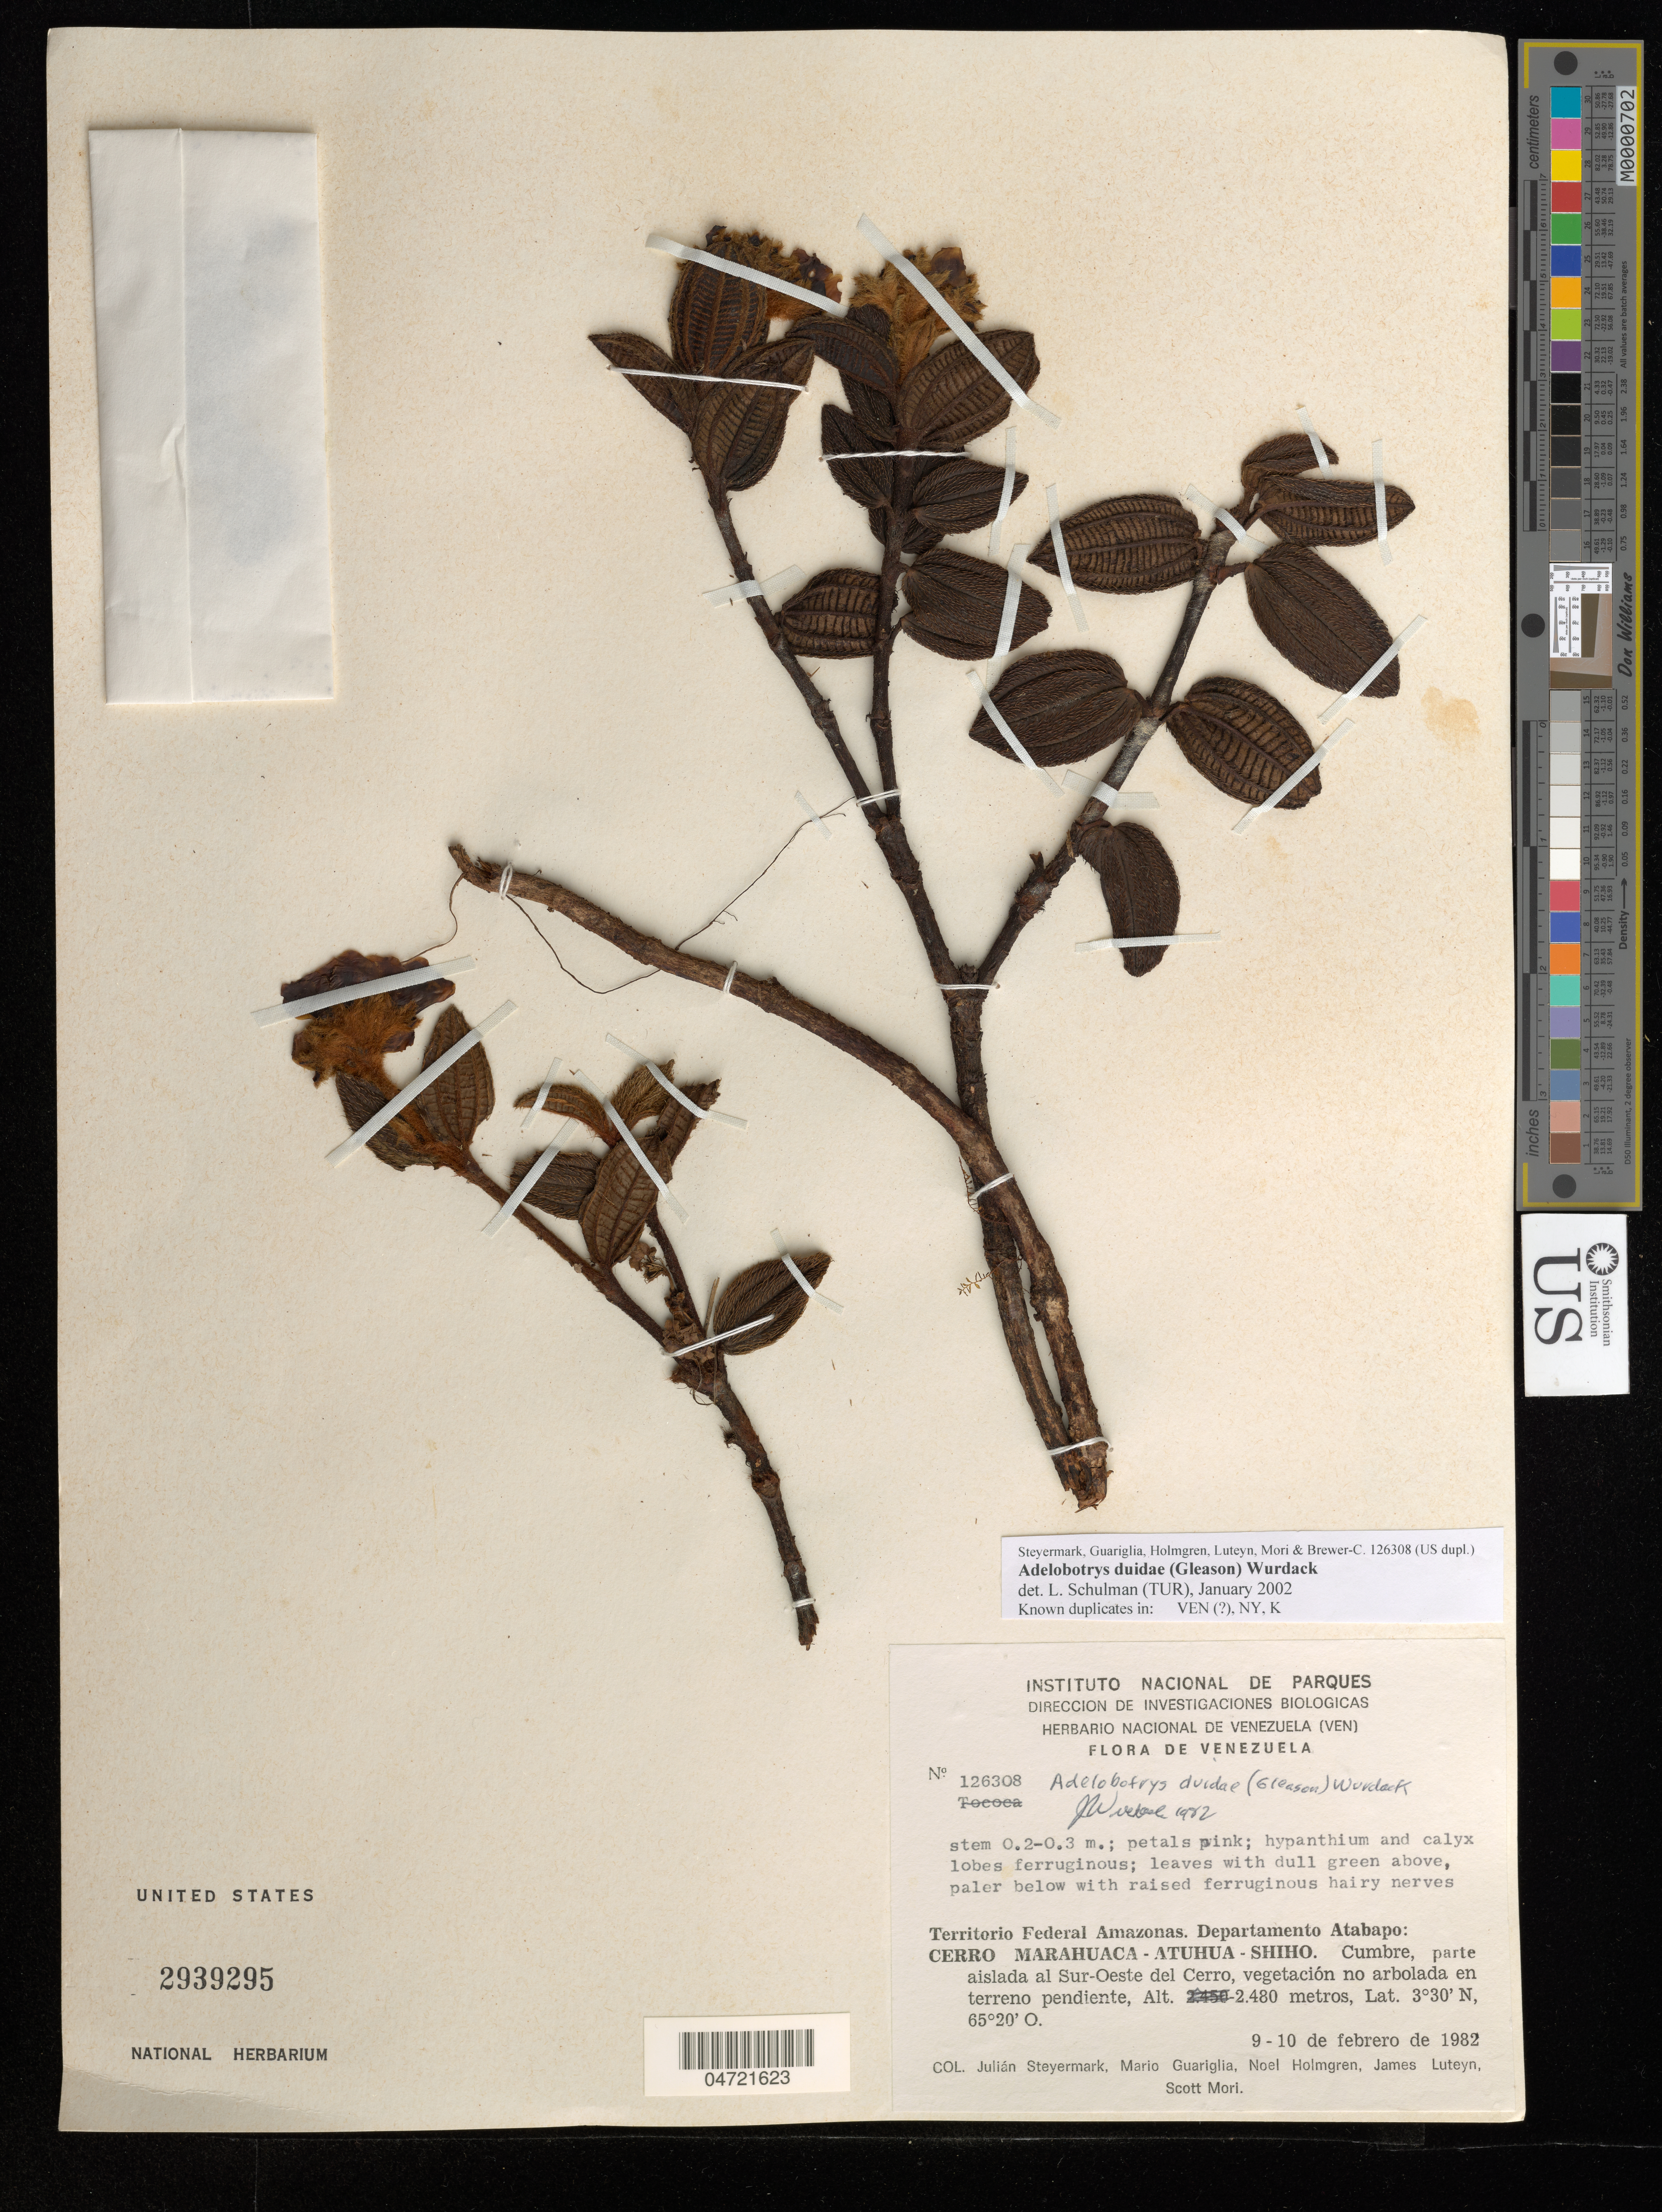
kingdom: Plantae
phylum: Tracheophyta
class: Magnoliopsida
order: Myrtales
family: Melastomataceae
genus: Adelobotrys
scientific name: Adelobotrys duidae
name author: (Gleason) Wurdack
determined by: Schulman, Leif, (TUR), University of Turku (FINLAND)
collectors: J. Steyermark, M. Guariglia P., N. H. Holmgren, J. L. Luteyn & S. Mori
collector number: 126308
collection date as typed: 9-Feb-82 to 10-Feb-82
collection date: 1982-02-09/1982-02-10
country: Venezuela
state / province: Amazonas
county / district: Atabapo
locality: Cerro Marahuaca-Atuhua-Shiho; cumbre, parte aislada al Sur-Oeste del Cerro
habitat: Vegetacion no arbolada en terreno pendiente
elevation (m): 2450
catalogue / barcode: US 2939295